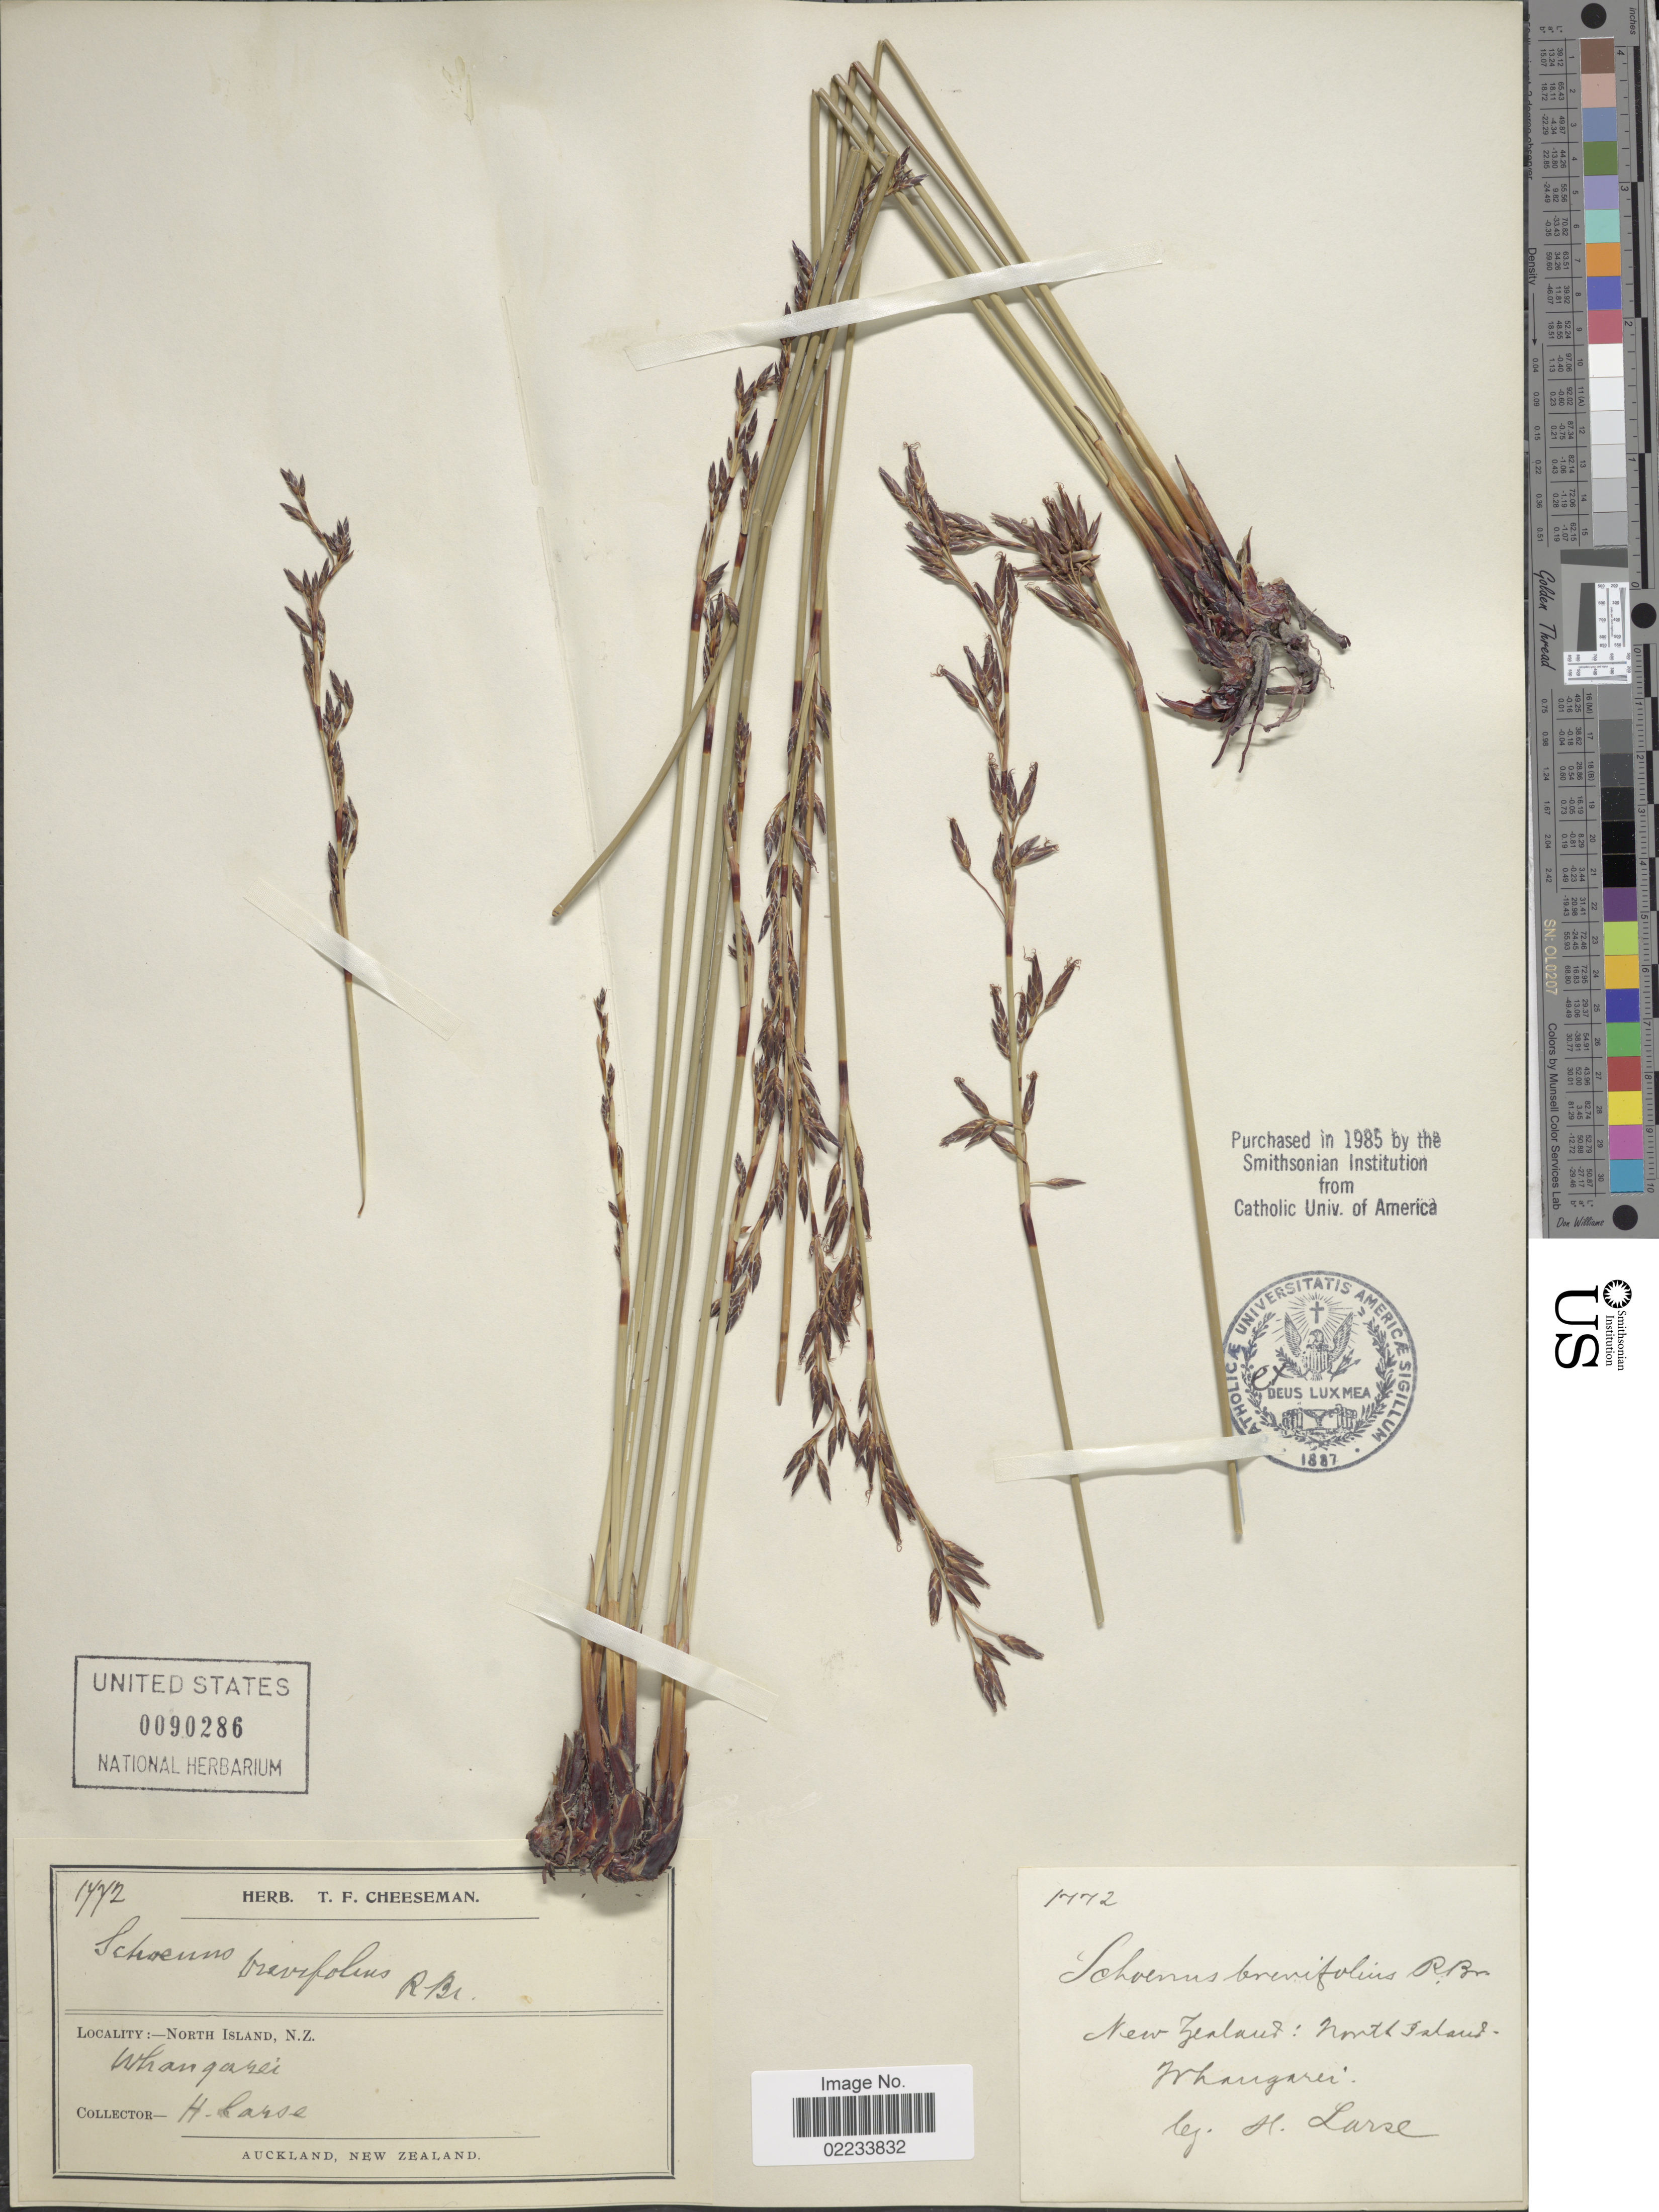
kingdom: Plantae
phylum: Tracheophyta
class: Liliopsida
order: Poales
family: Cyperaceae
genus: Schoenus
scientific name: Schoenus brevifolius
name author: R. Br.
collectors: H. Carse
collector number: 1772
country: New Zealand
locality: North Island, Whangarei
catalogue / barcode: US 90286